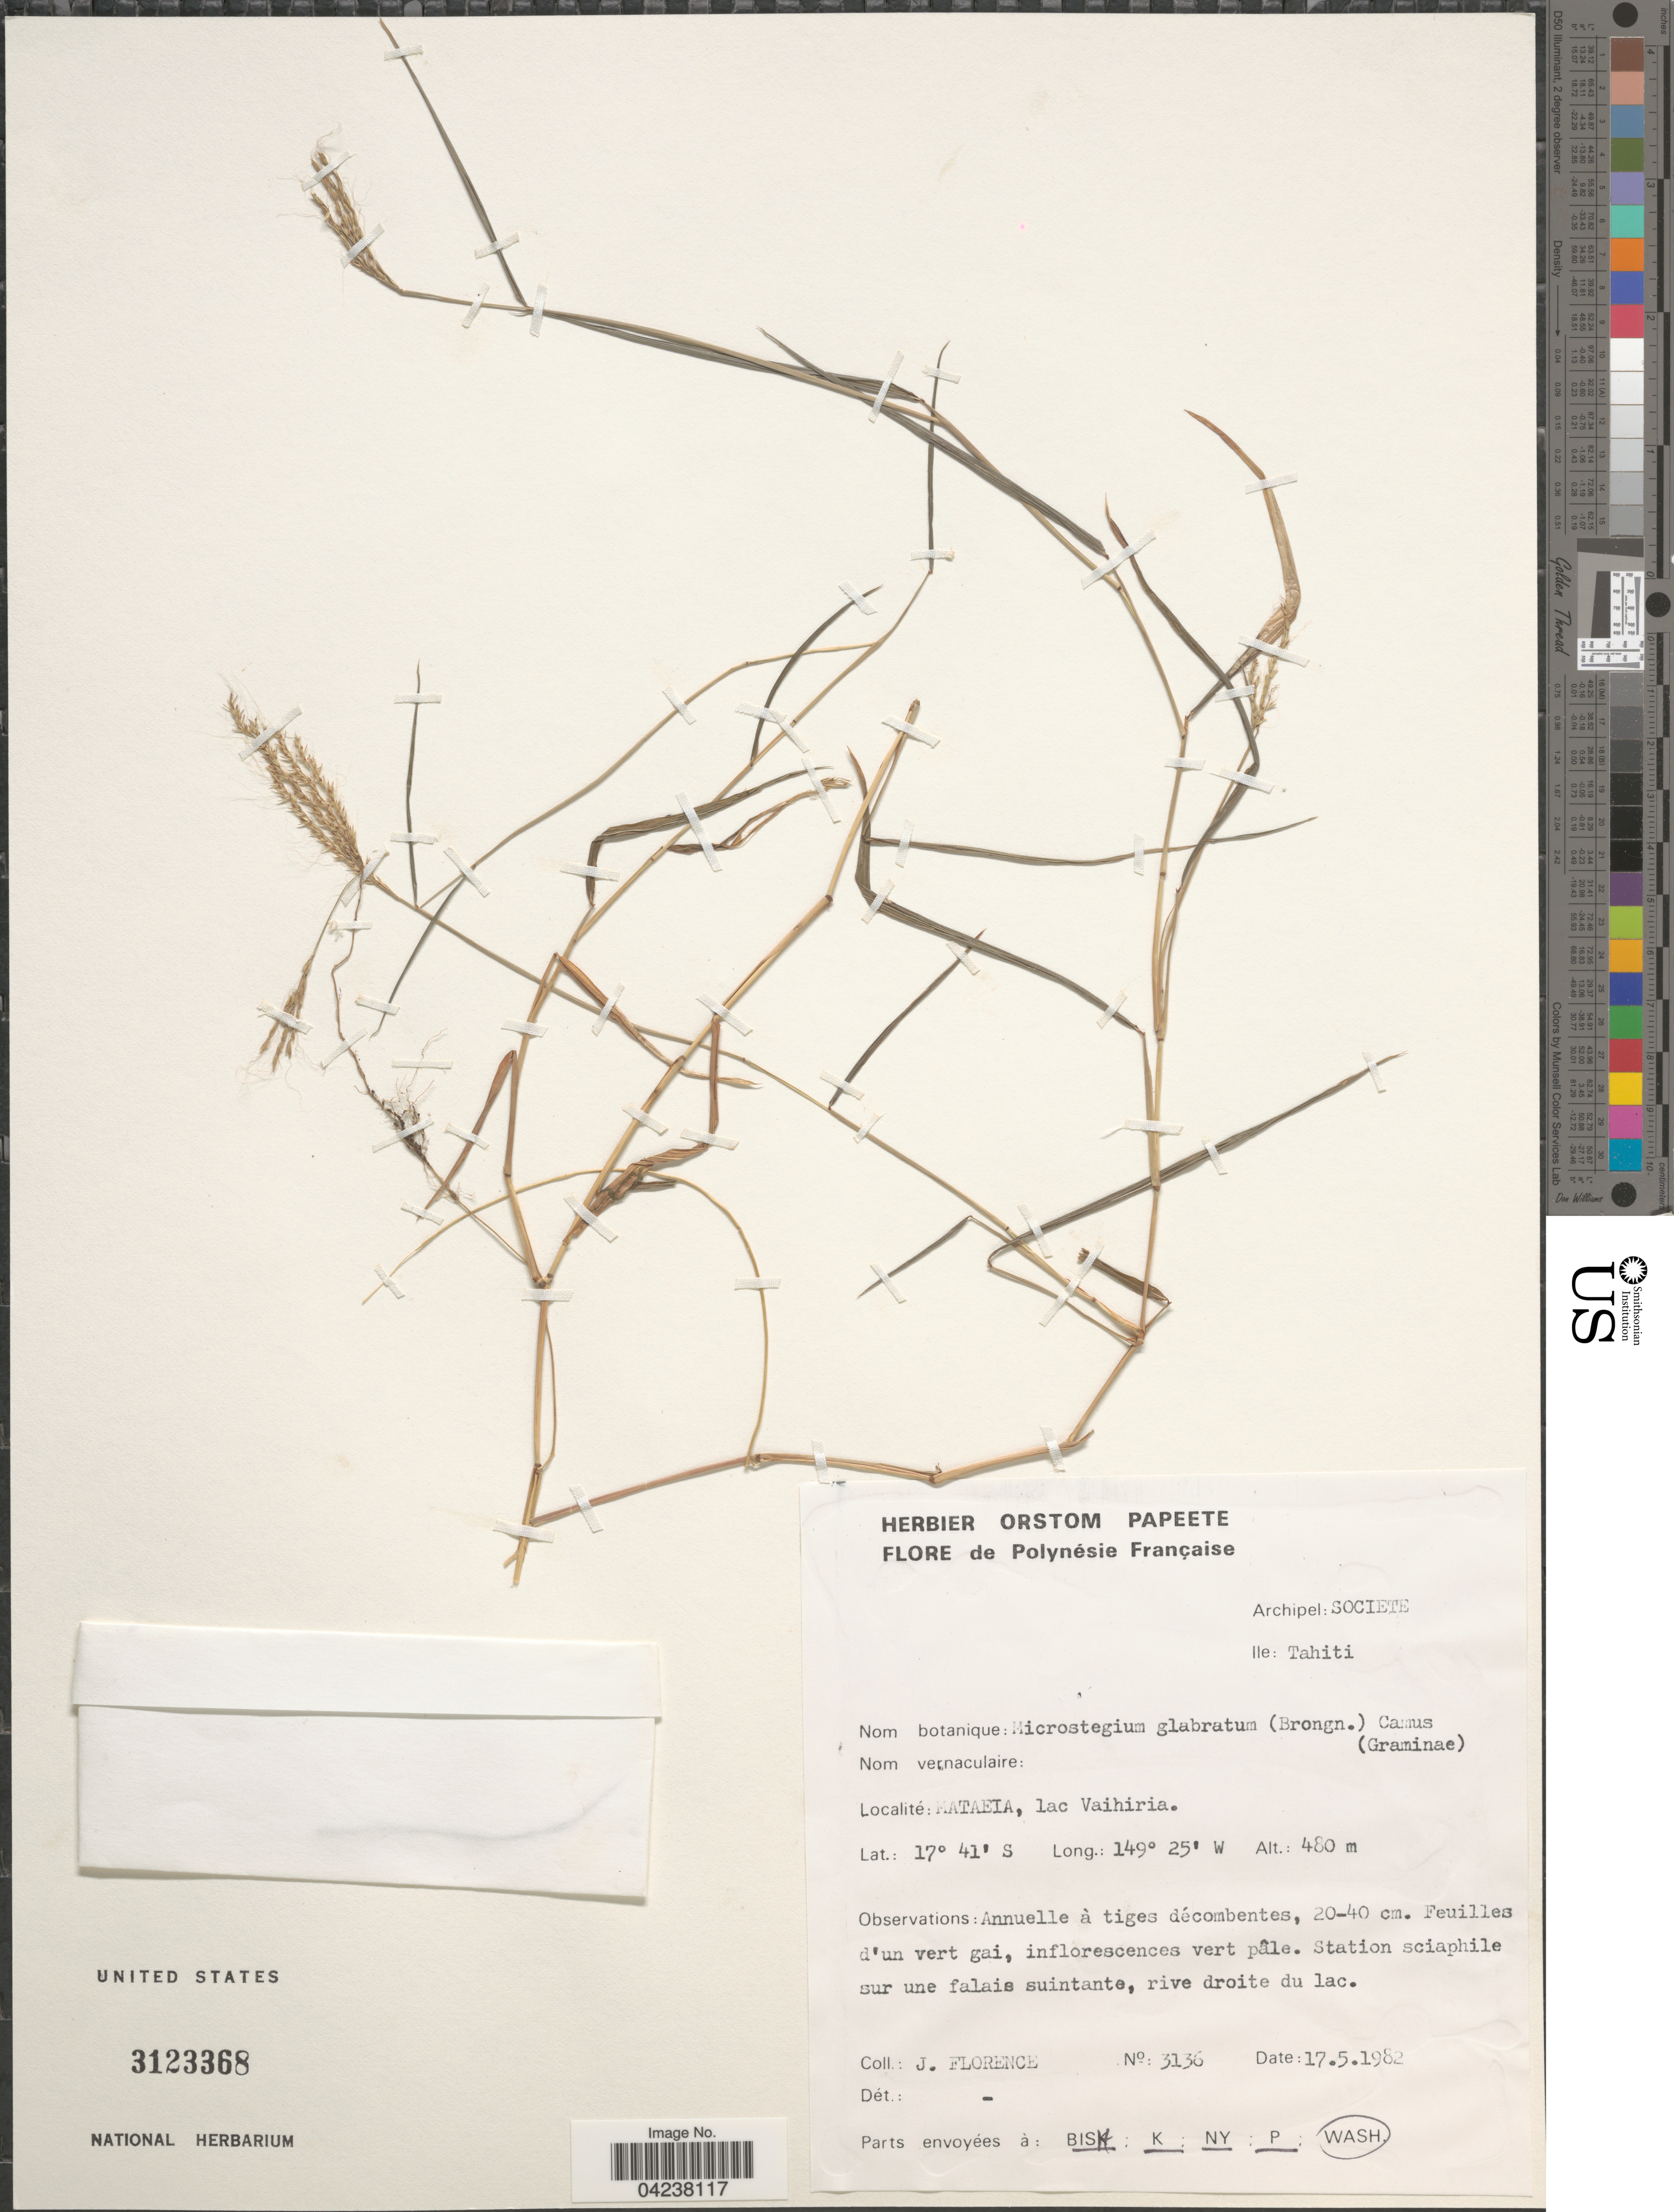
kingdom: Plantae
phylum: Tracheophyta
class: Liliopsida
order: Poales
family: Poaceae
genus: Microstegium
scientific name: Microstegium glabratum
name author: (Trin.) Camus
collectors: J. Florence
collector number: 3136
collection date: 1982-05-17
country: French Polynesia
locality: Polynésie Française. Archipel: Societe. Ile: Tahiti. Mataeia, lac Vaihiria.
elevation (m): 480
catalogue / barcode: US 3123368